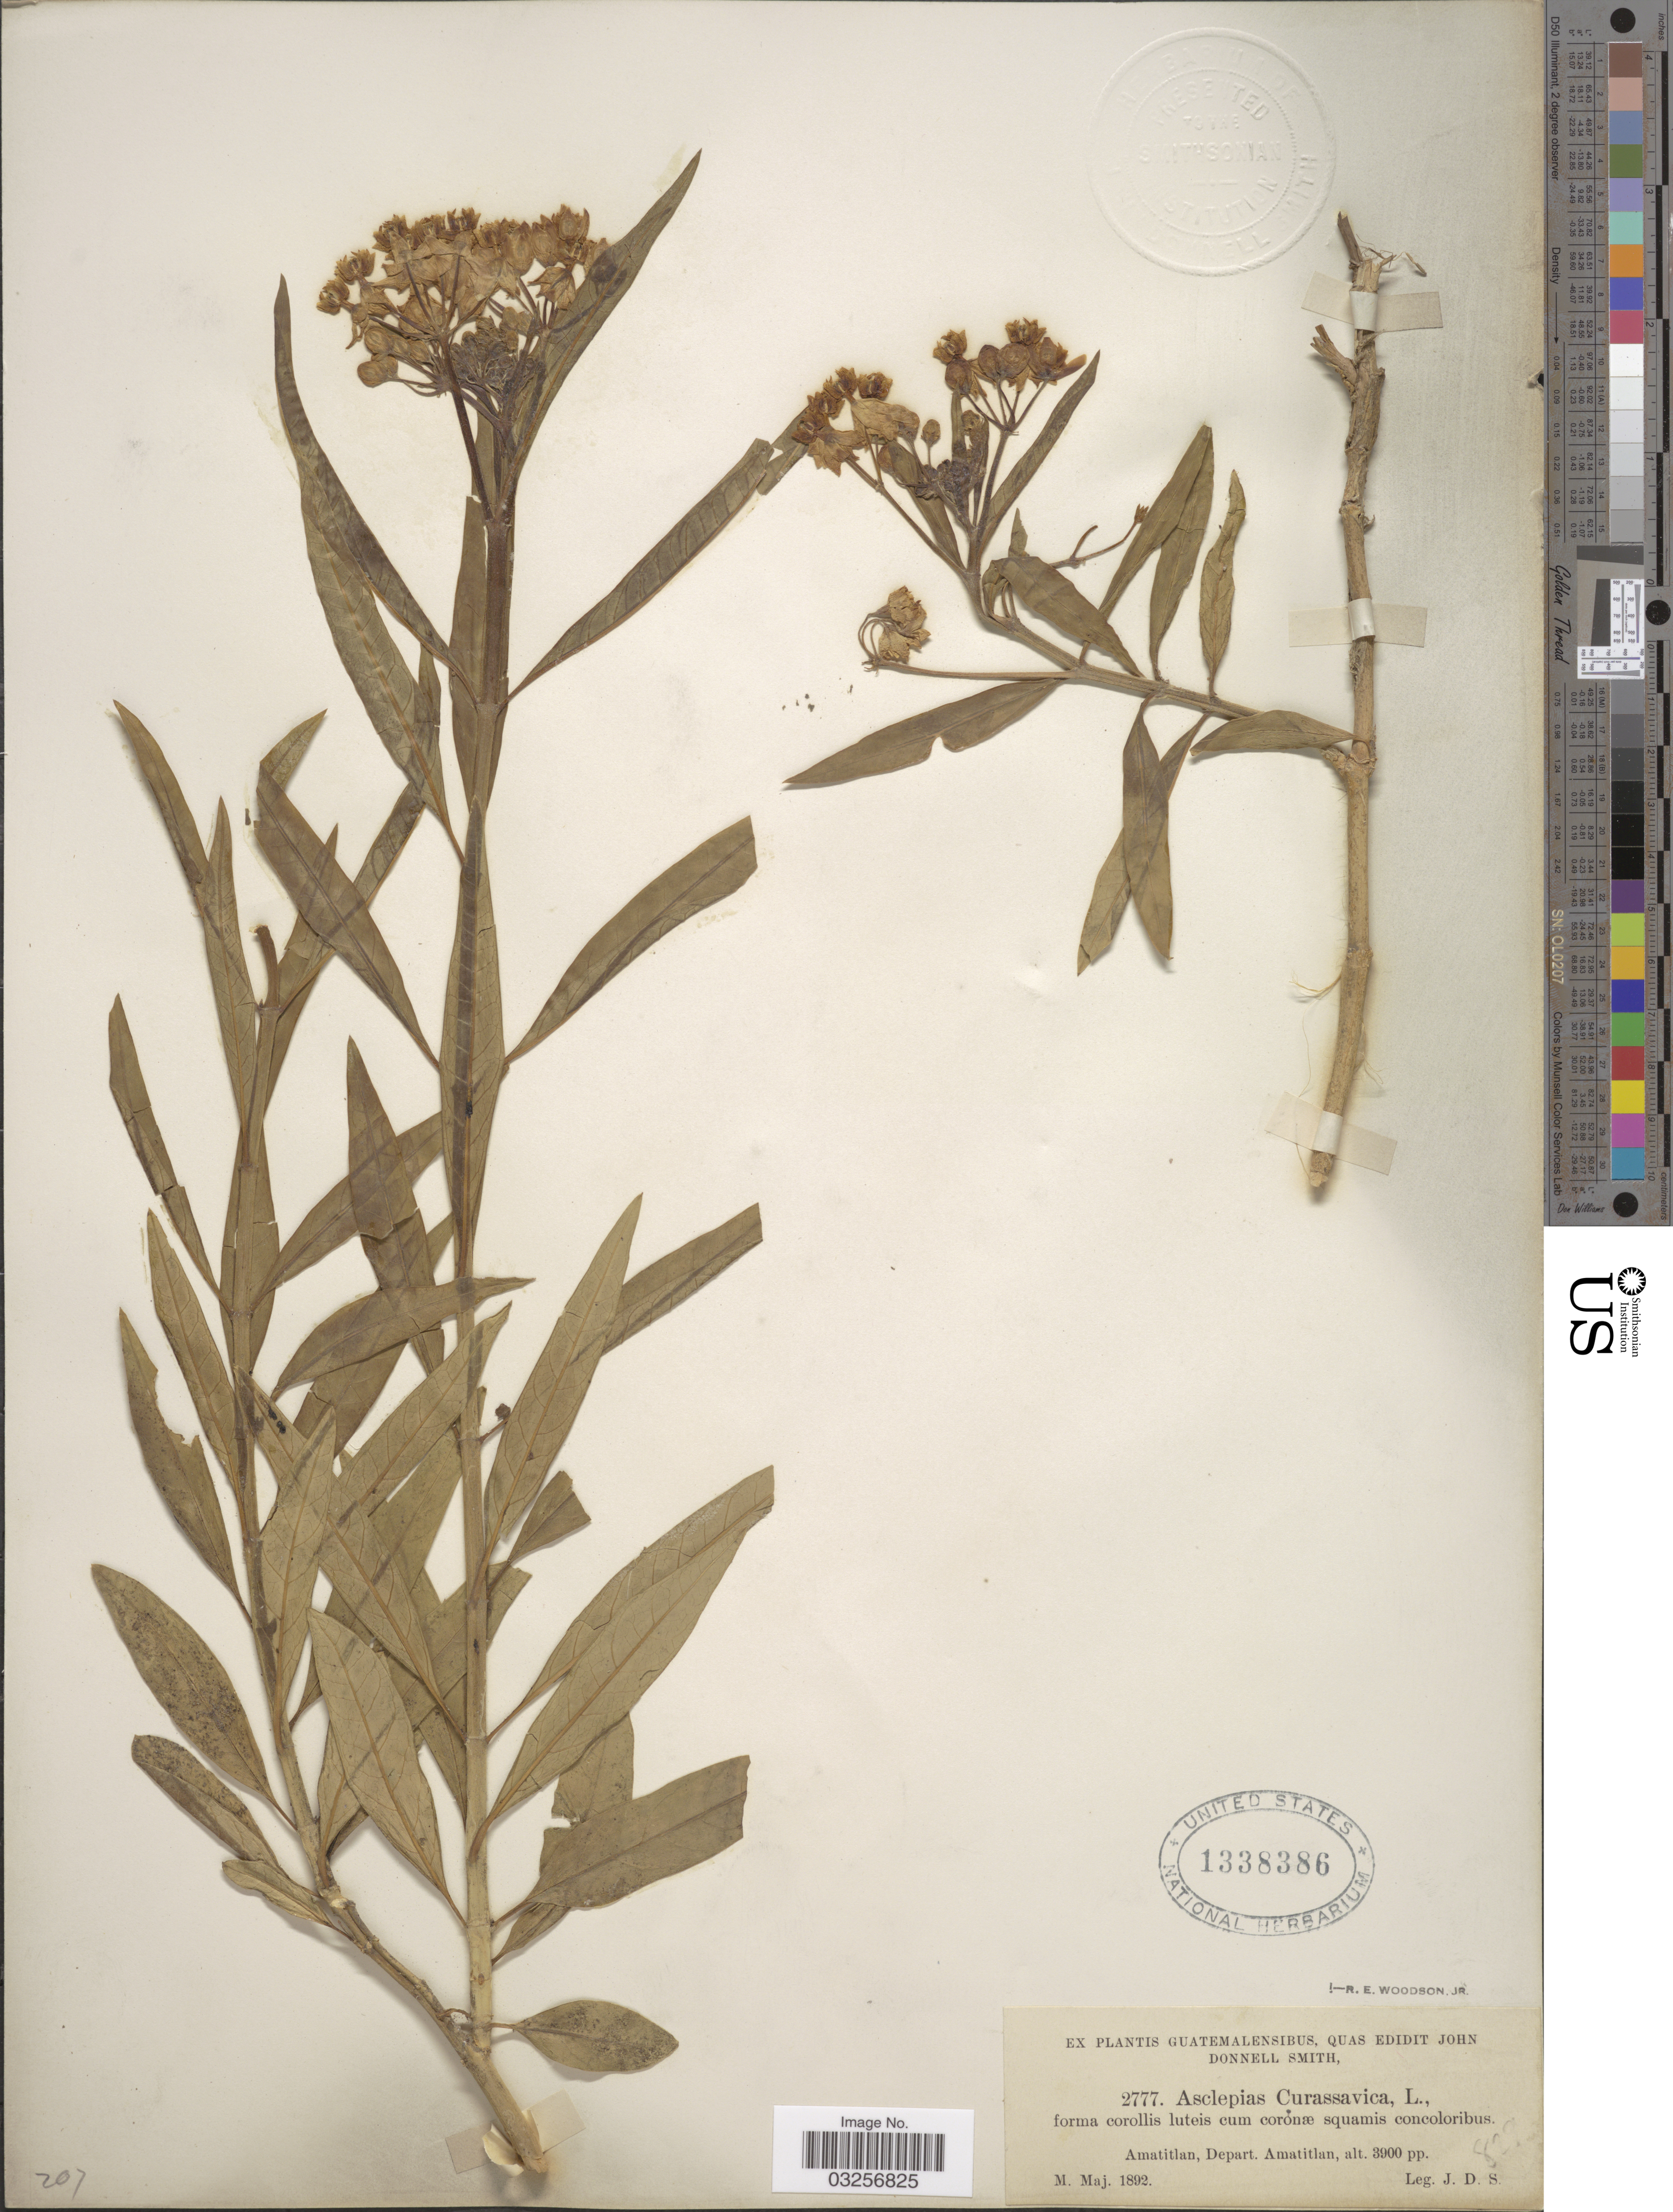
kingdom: Plantae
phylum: Tracheophyta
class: Magnoliopsida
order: Gentianales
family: Apocynaceae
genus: Asclepias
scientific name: Asclepias curassavica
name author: L.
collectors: J. Donnell Smith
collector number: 2777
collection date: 1892-05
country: Guatemala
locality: Amatitlan, Depart. Amatitlan.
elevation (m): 1189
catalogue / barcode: US 1338386